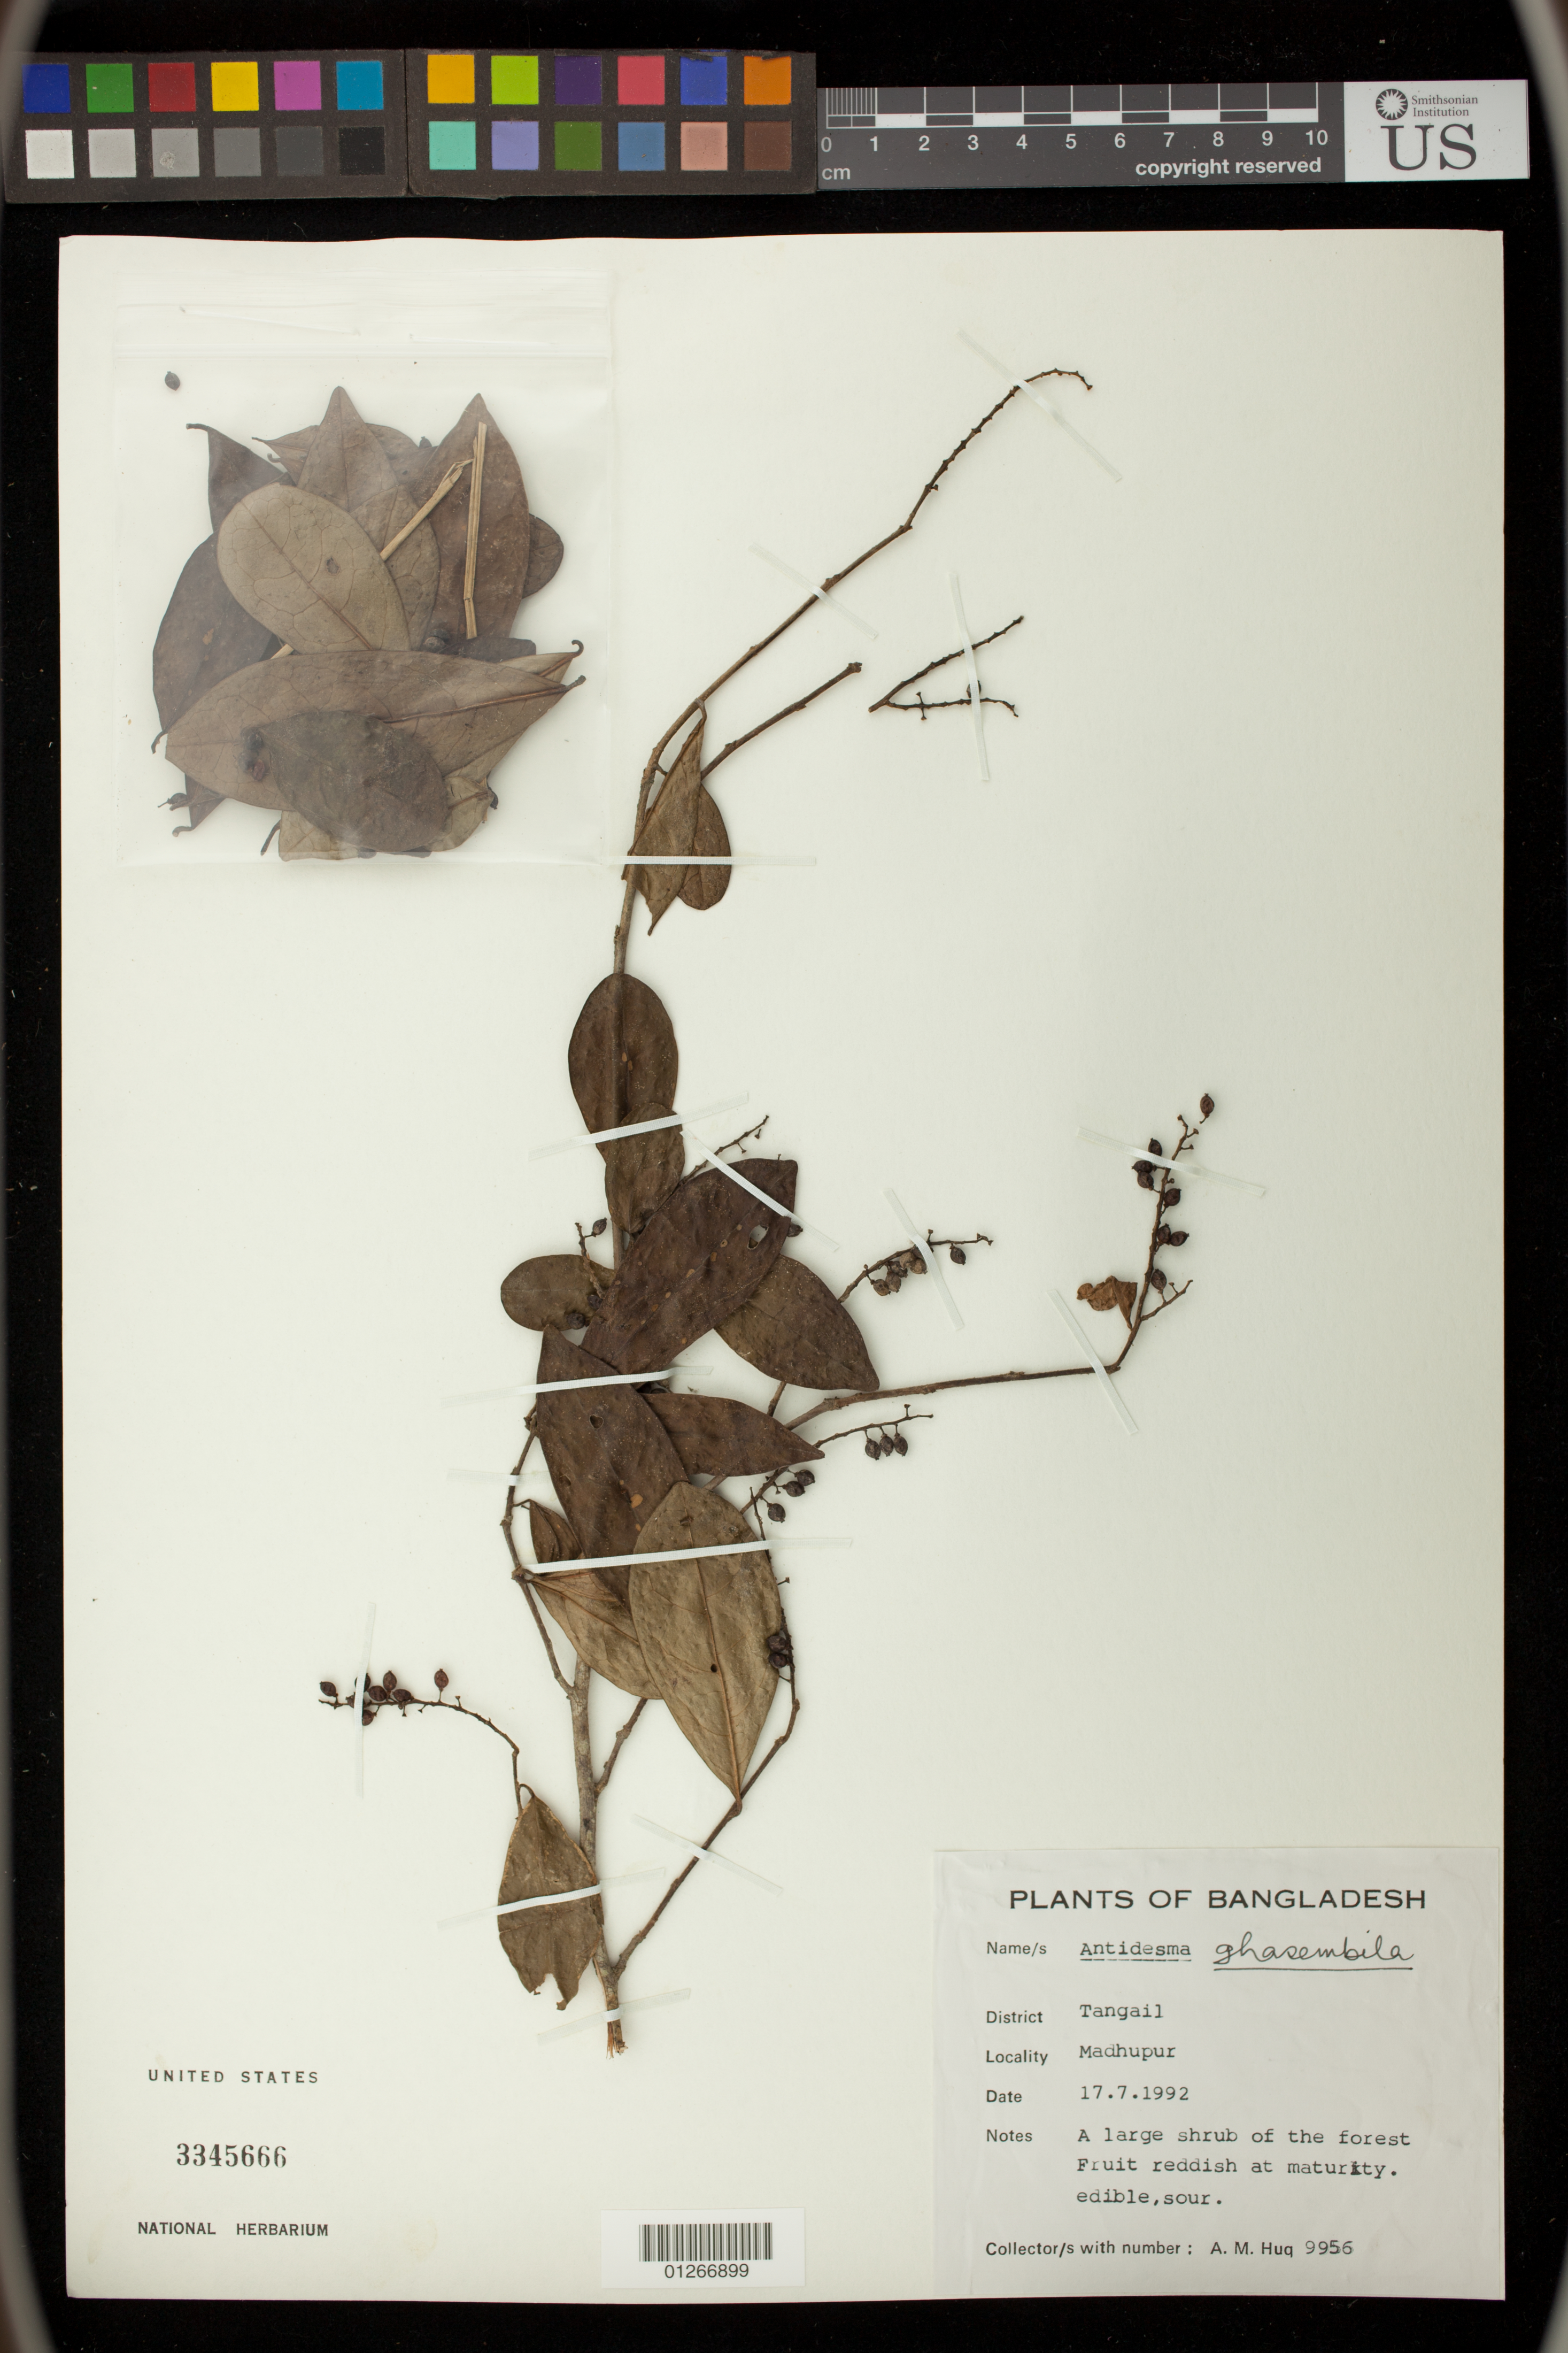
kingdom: Plantae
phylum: Tracheophyta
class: Magnoliopsida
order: Malpighiales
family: Phyllanthaceae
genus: Antidesma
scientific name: Antidesma ghaesembilla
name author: Gaertn.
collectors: A. M. Huq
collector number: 9956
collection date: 1992-07-17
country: Bangladesh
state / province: Dhaka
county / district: Tangail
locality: Madhupur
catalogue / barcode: US 3345666